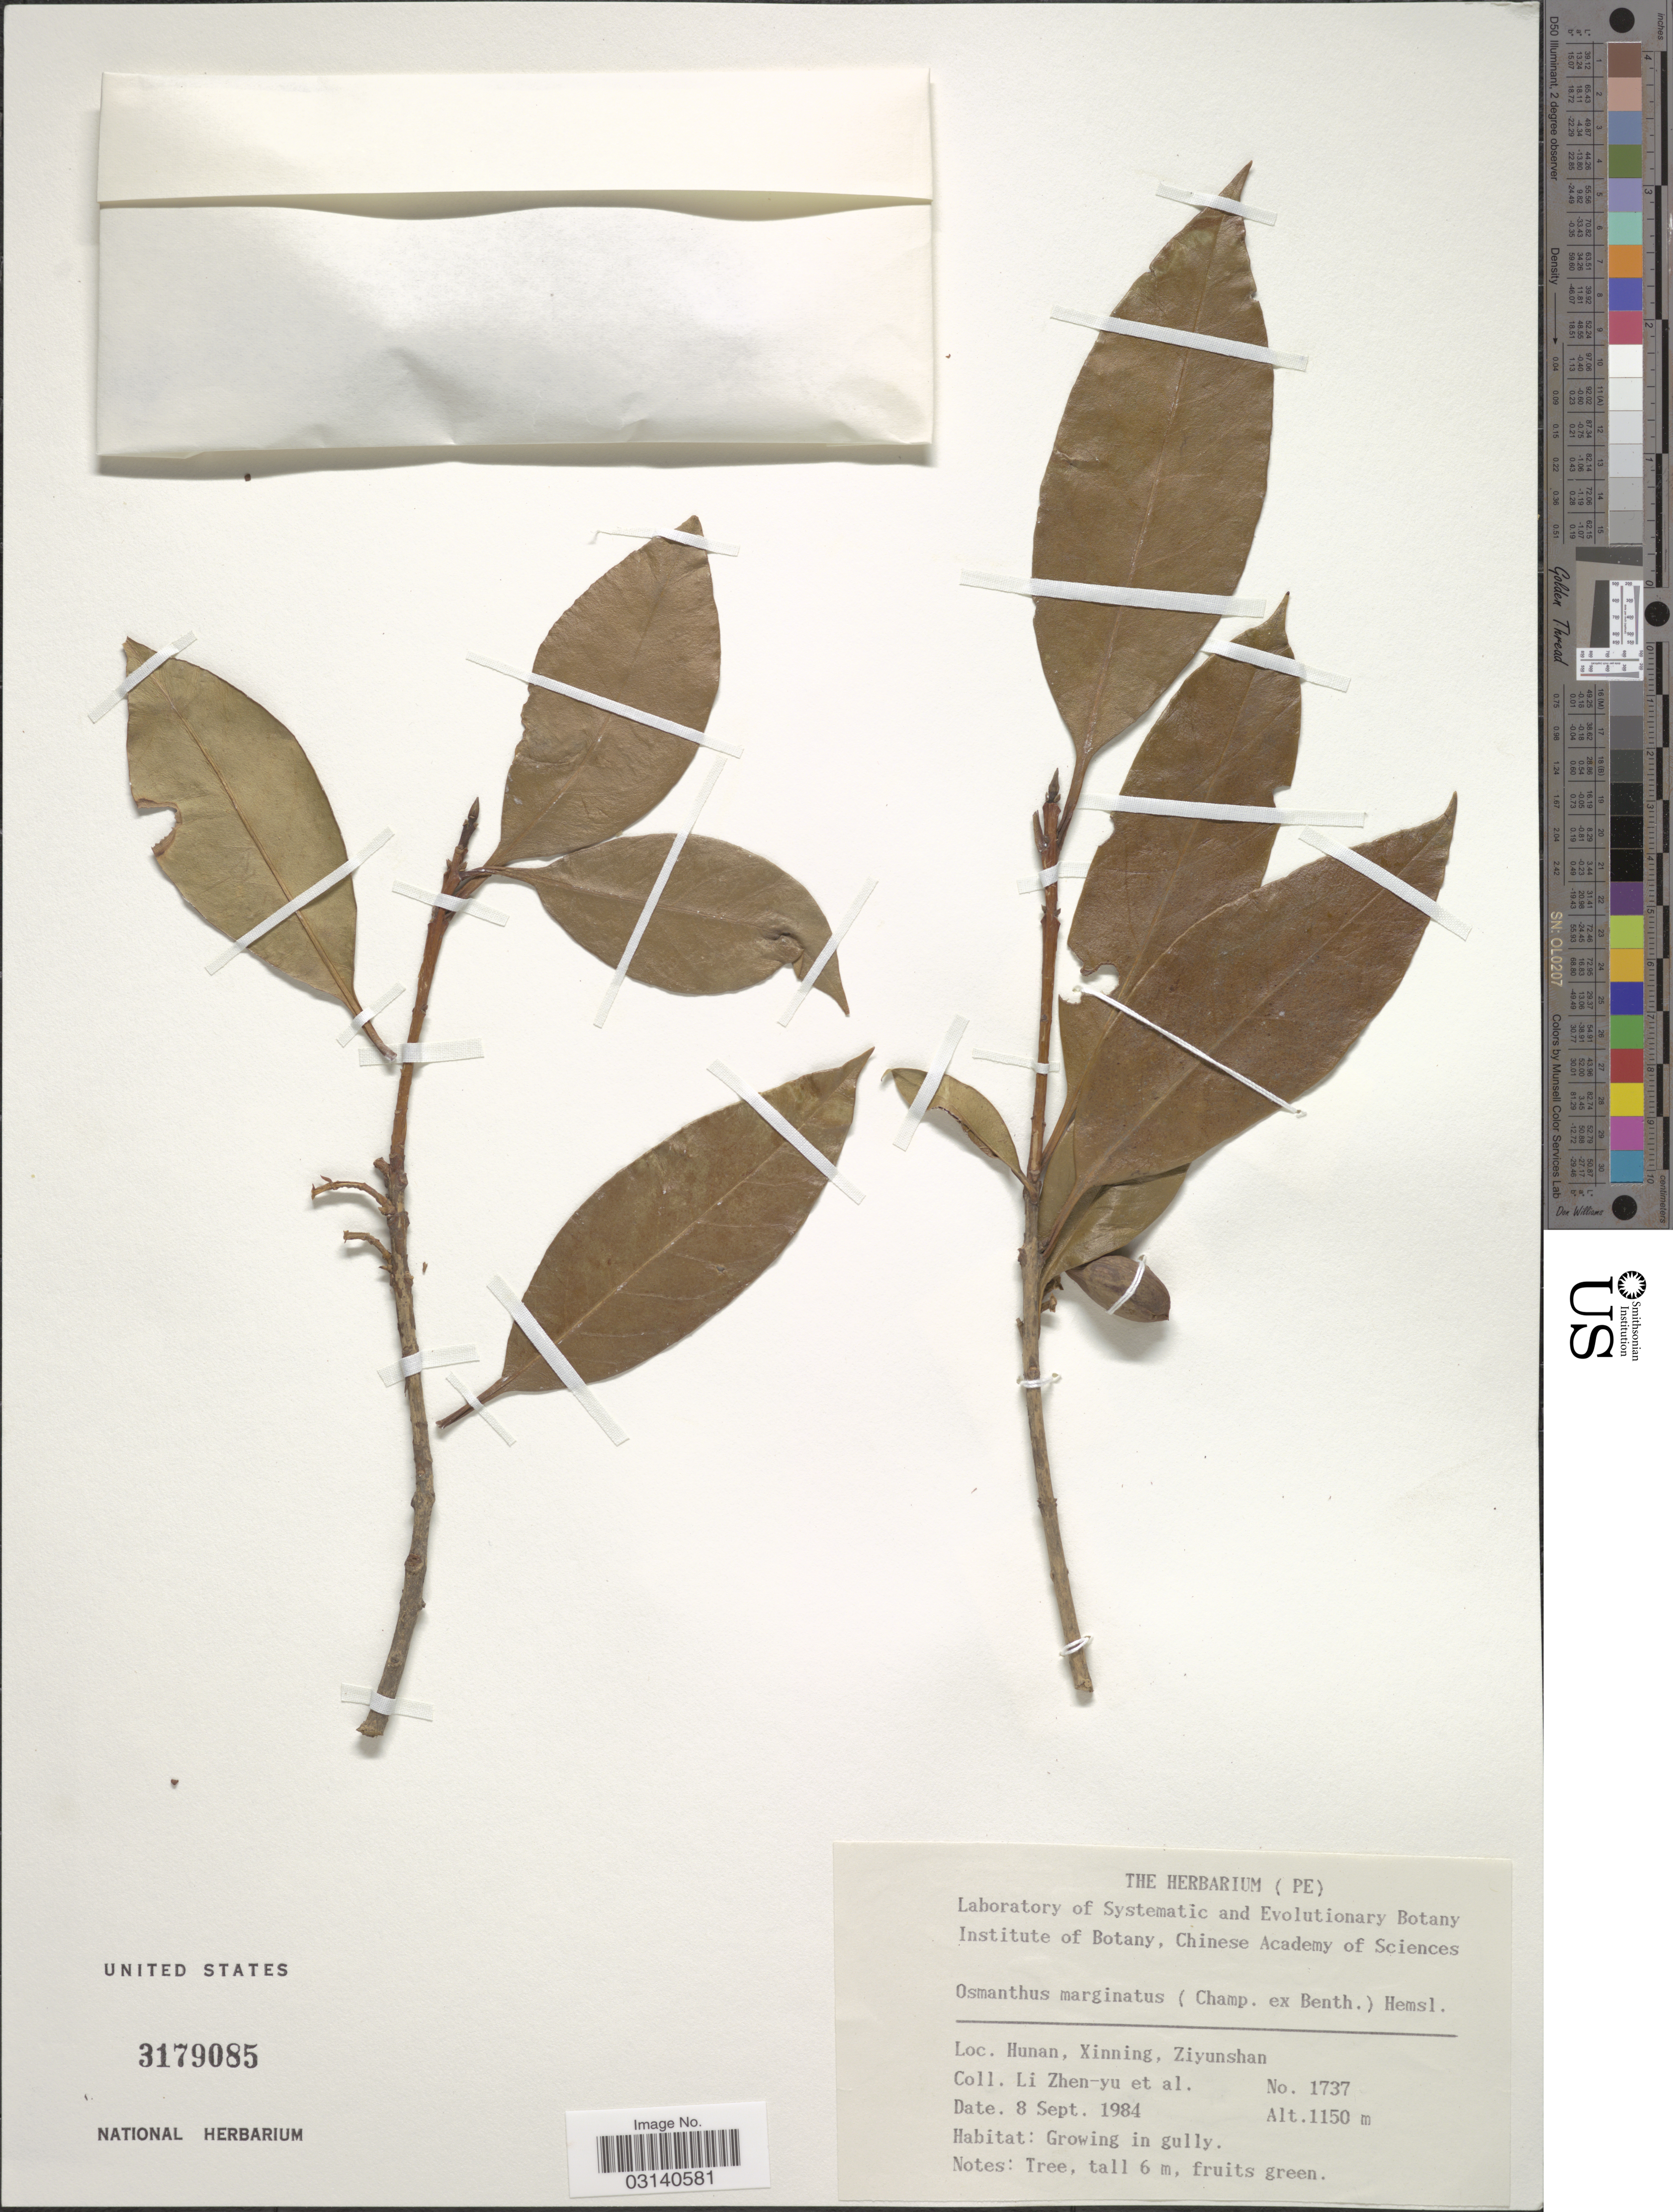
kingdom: Plantae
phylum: Tracheophyta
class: Magnoliopsida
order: Lamiales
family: Oleaceae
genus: Osmanthus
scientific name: Osmanthus marginatus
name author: (Champ. ex Benth.) Hemsl.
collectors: Z. Y. Li & et al.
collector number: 1737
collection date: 1984-09-08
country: China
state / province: Hunan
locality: Hunan, Xinning, Ziyunshan.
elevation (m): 1150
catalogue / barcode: US 3179085